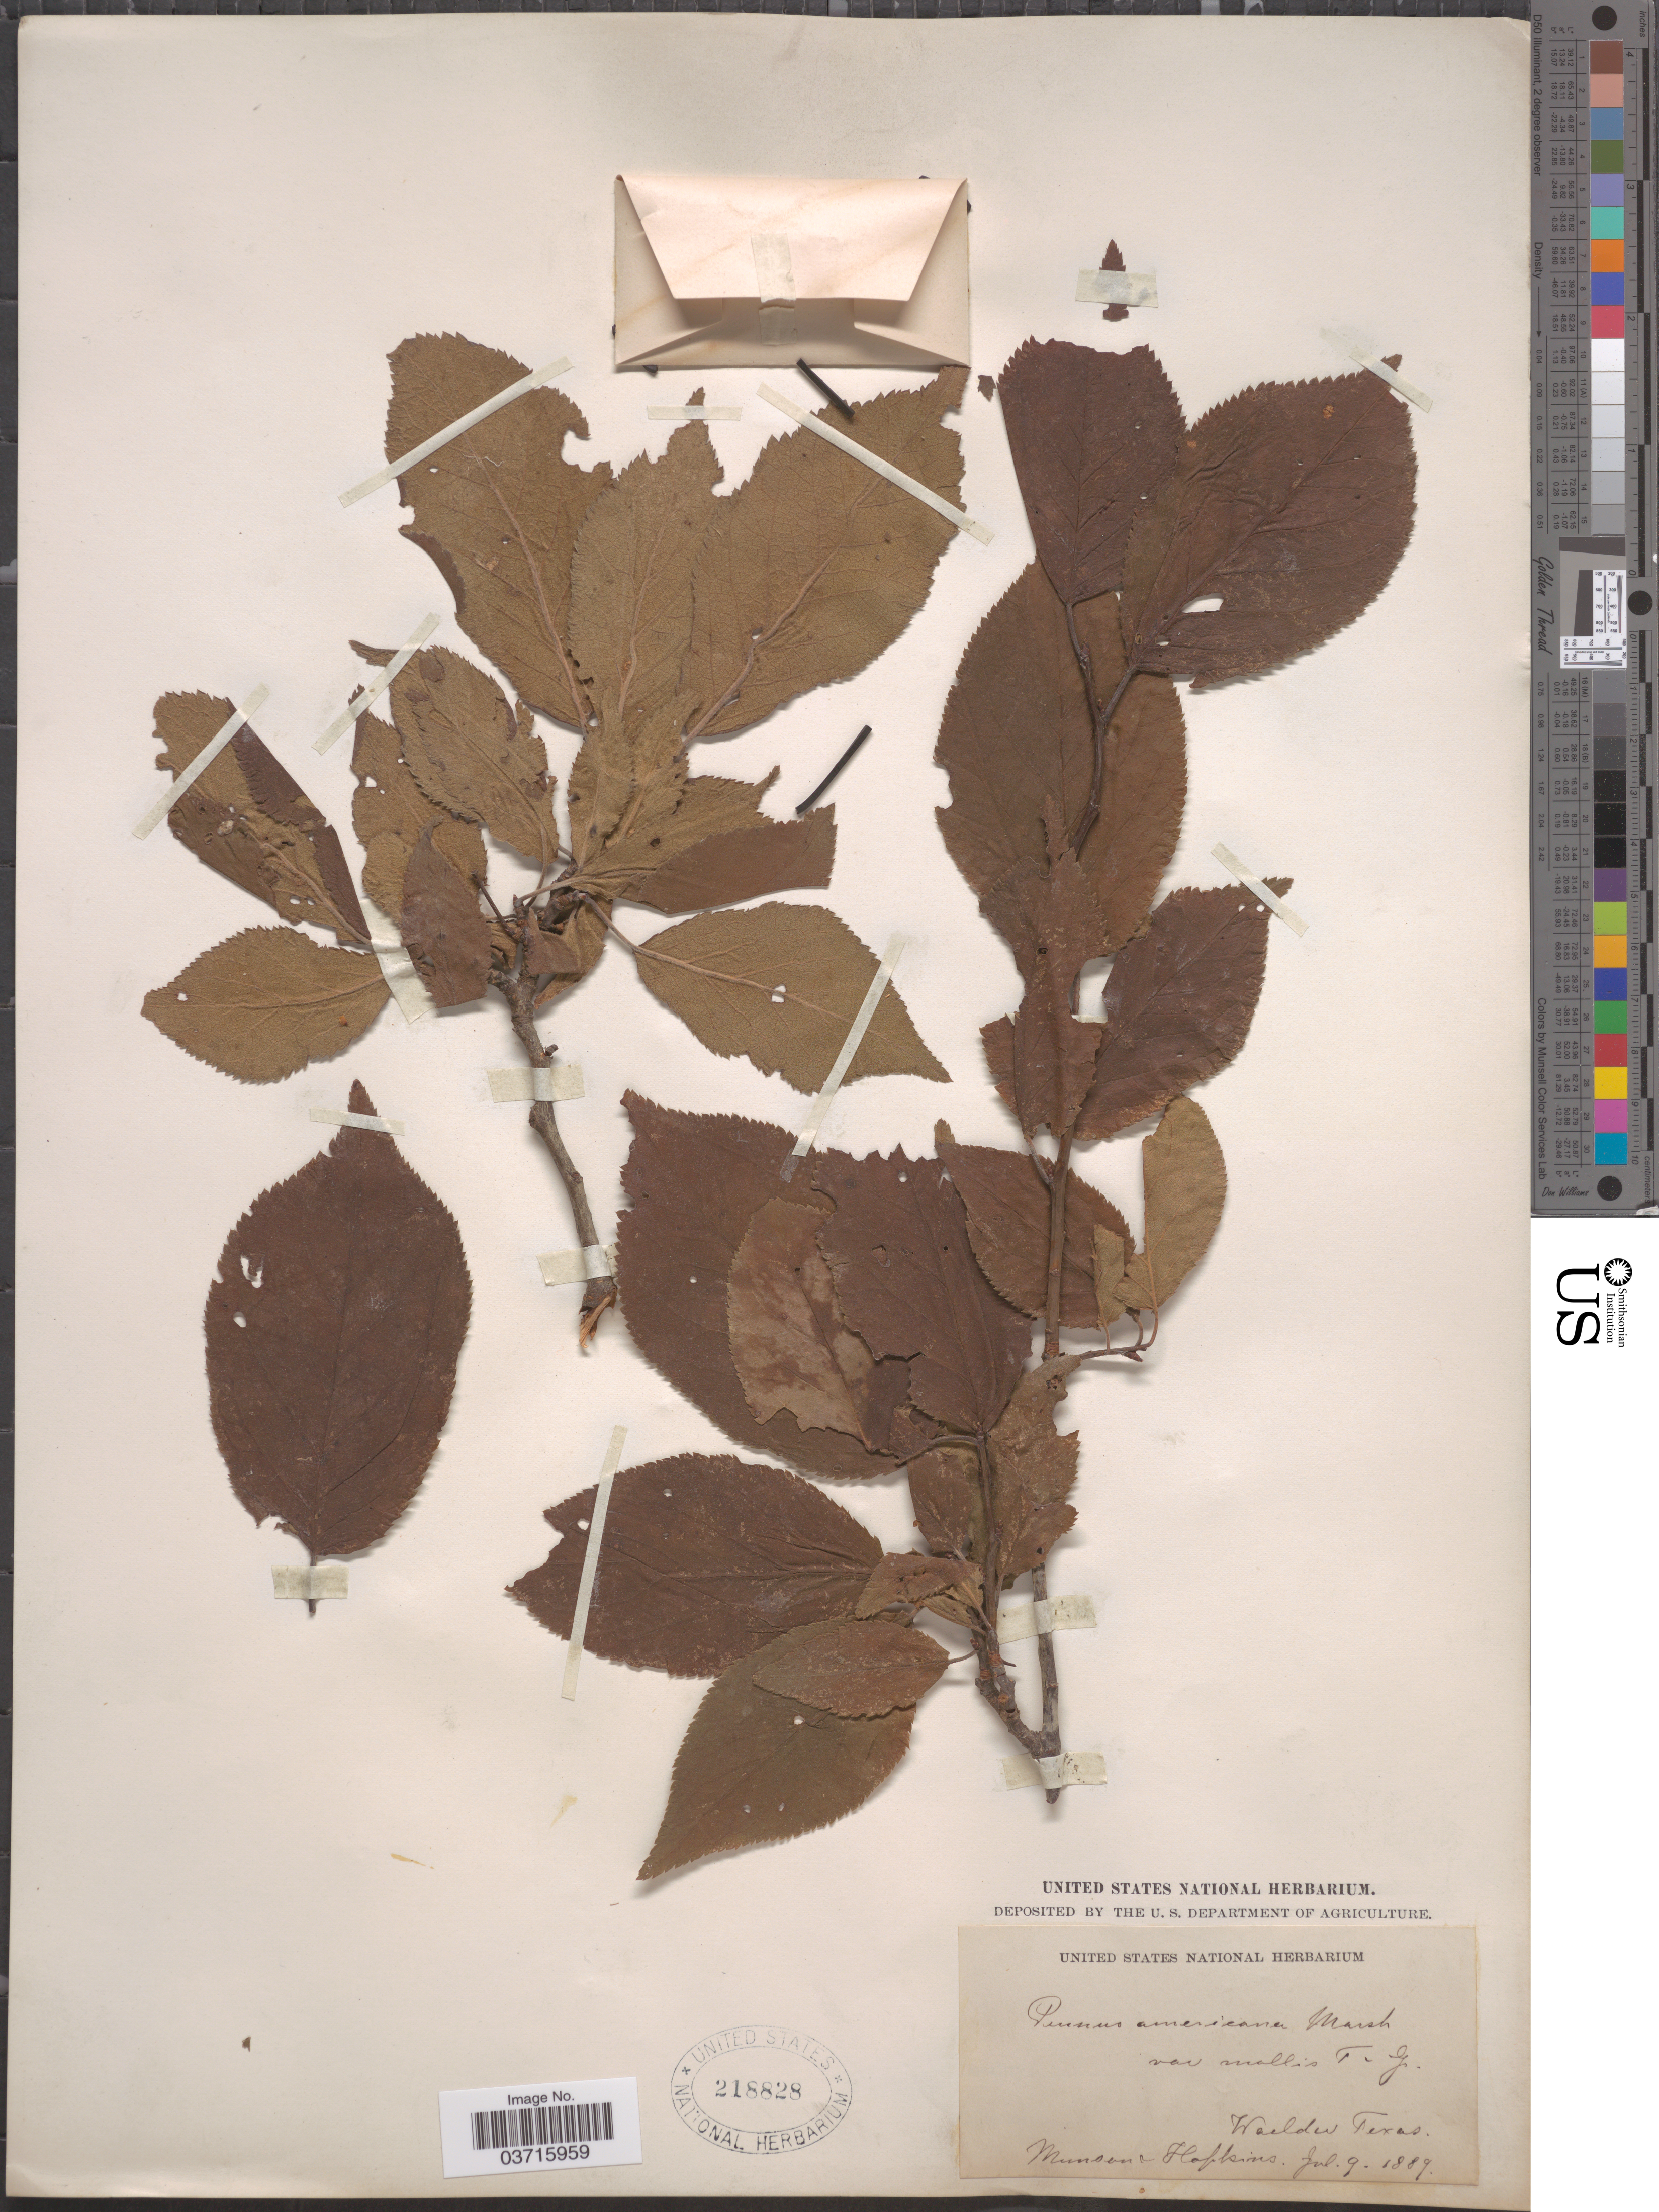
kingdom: Plantae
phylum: Tracheophyta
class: Magnoliopsida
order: Rosales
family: Rosaceae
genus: Prunus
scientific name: Prunus mexicana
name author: S. Watson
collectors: -. Munson & -- Hopkins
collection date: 1889-07-09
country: United States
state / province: Texas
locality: Waelder.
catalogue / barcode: US 218828